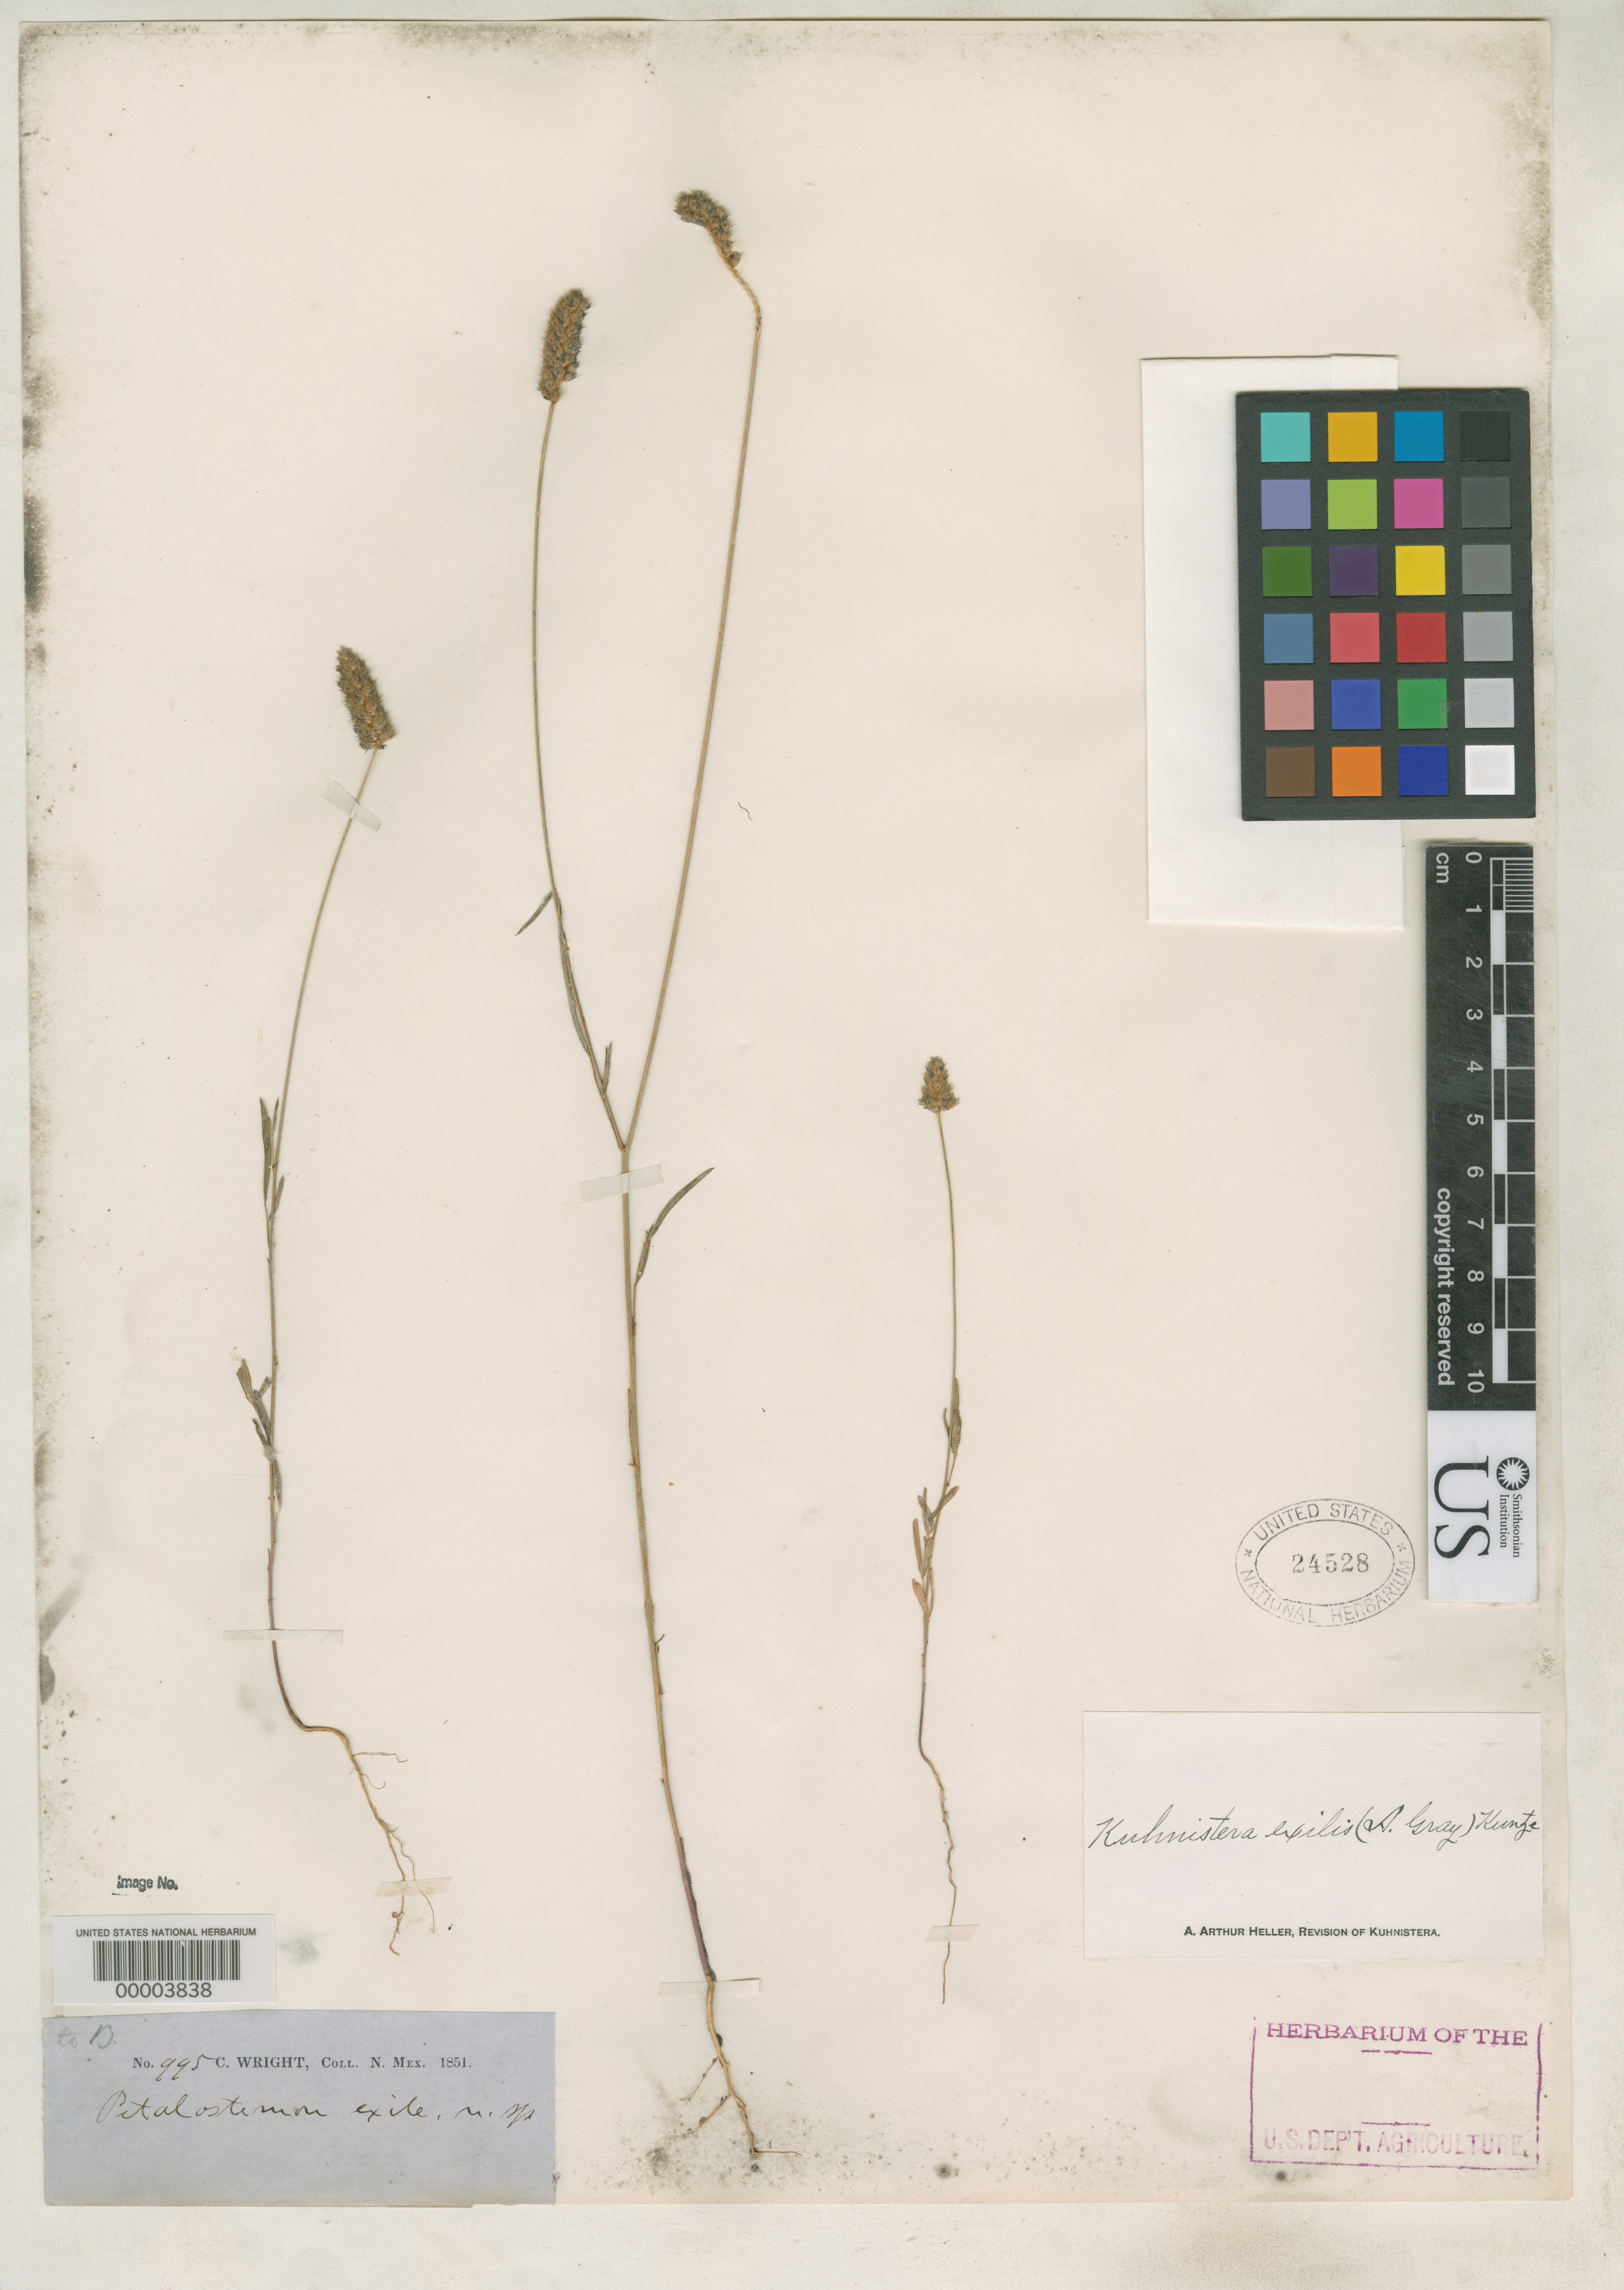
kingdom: Plantae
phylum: Tracheophyta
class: Magnoliopsida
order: Fabales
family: Fabaceae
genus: Petalostemon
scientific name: Petalostemon exilis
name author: A. Gray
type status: Type Collection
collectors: C. Wright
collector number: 995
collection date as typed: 1851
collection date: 1851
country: Mexico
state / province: Sonora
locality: Santa Cruz.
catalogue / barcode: US 24528